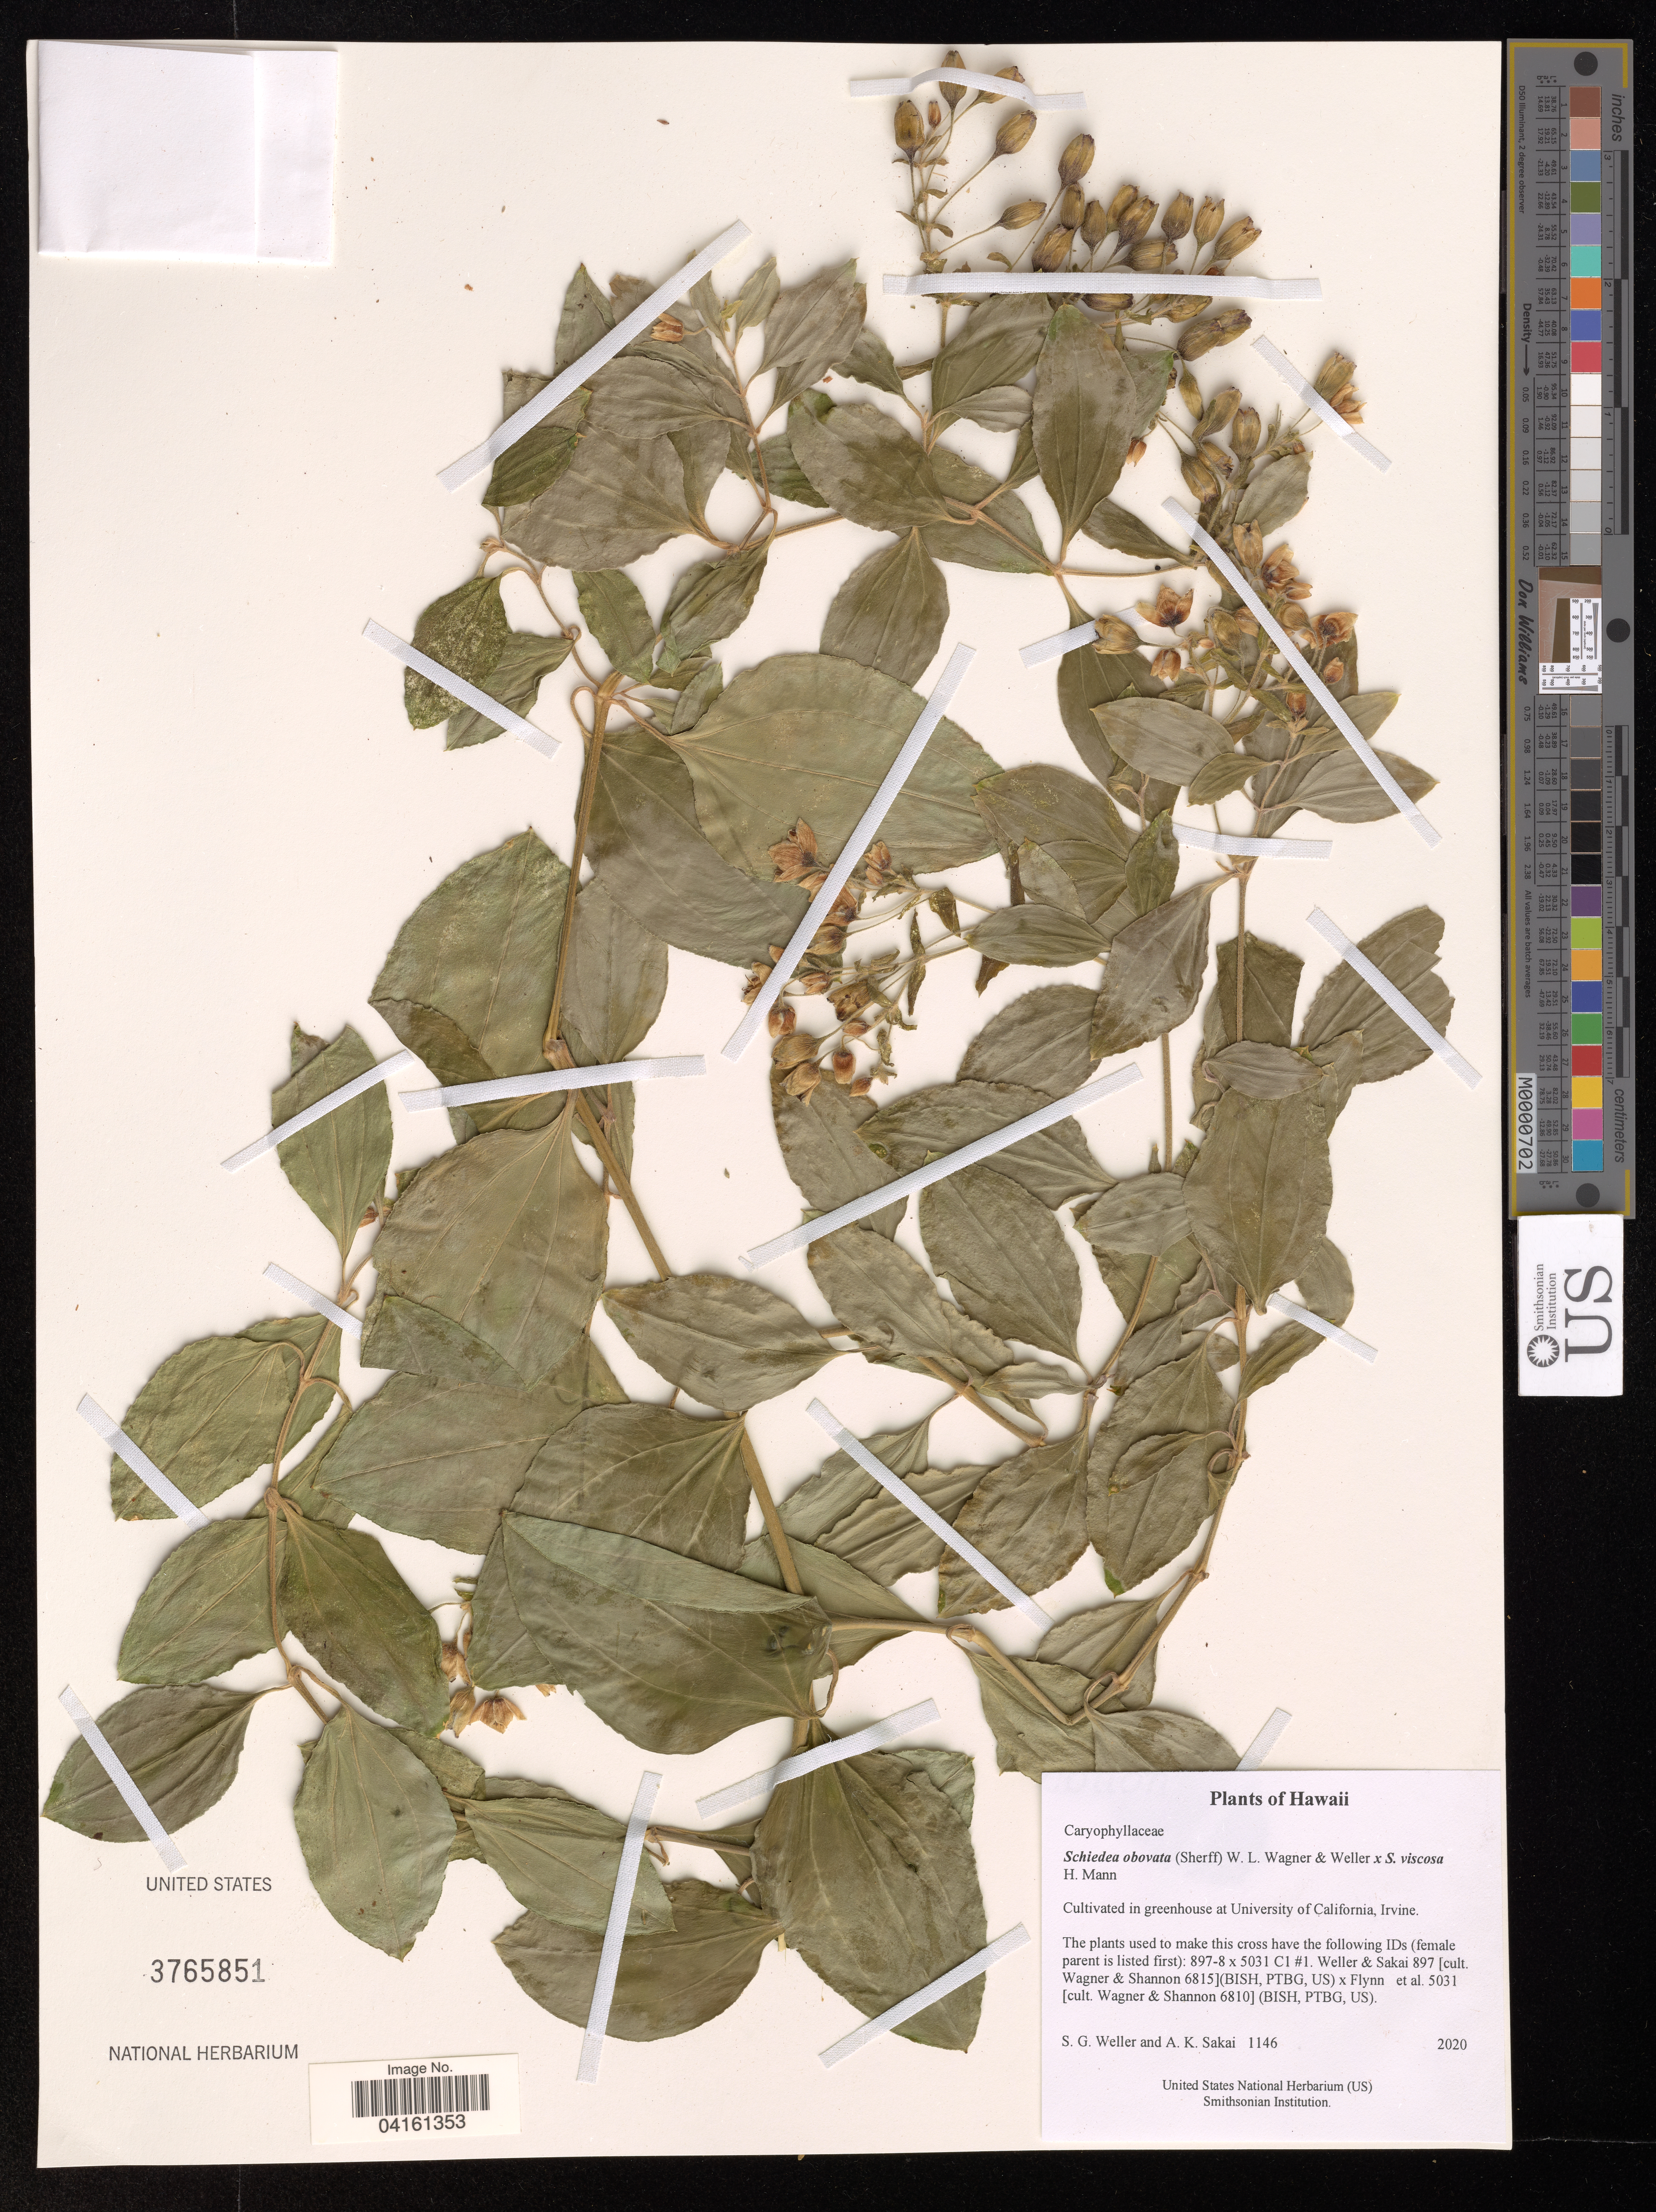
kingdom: Plantae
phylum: Tracheophyta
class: Magnoliopsida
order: Caryophyllales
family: Caryophyllaceae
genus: Schiedea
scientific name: Schiedea obovata x S. viscosa H. Mann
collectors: S. G. Weller & A. Sakai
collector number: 1146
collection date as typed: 2020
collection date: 2020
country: United States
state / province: California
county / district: Orange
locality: Cultivated in greenhouse at University of California, Irvine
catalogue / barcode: US 3765851